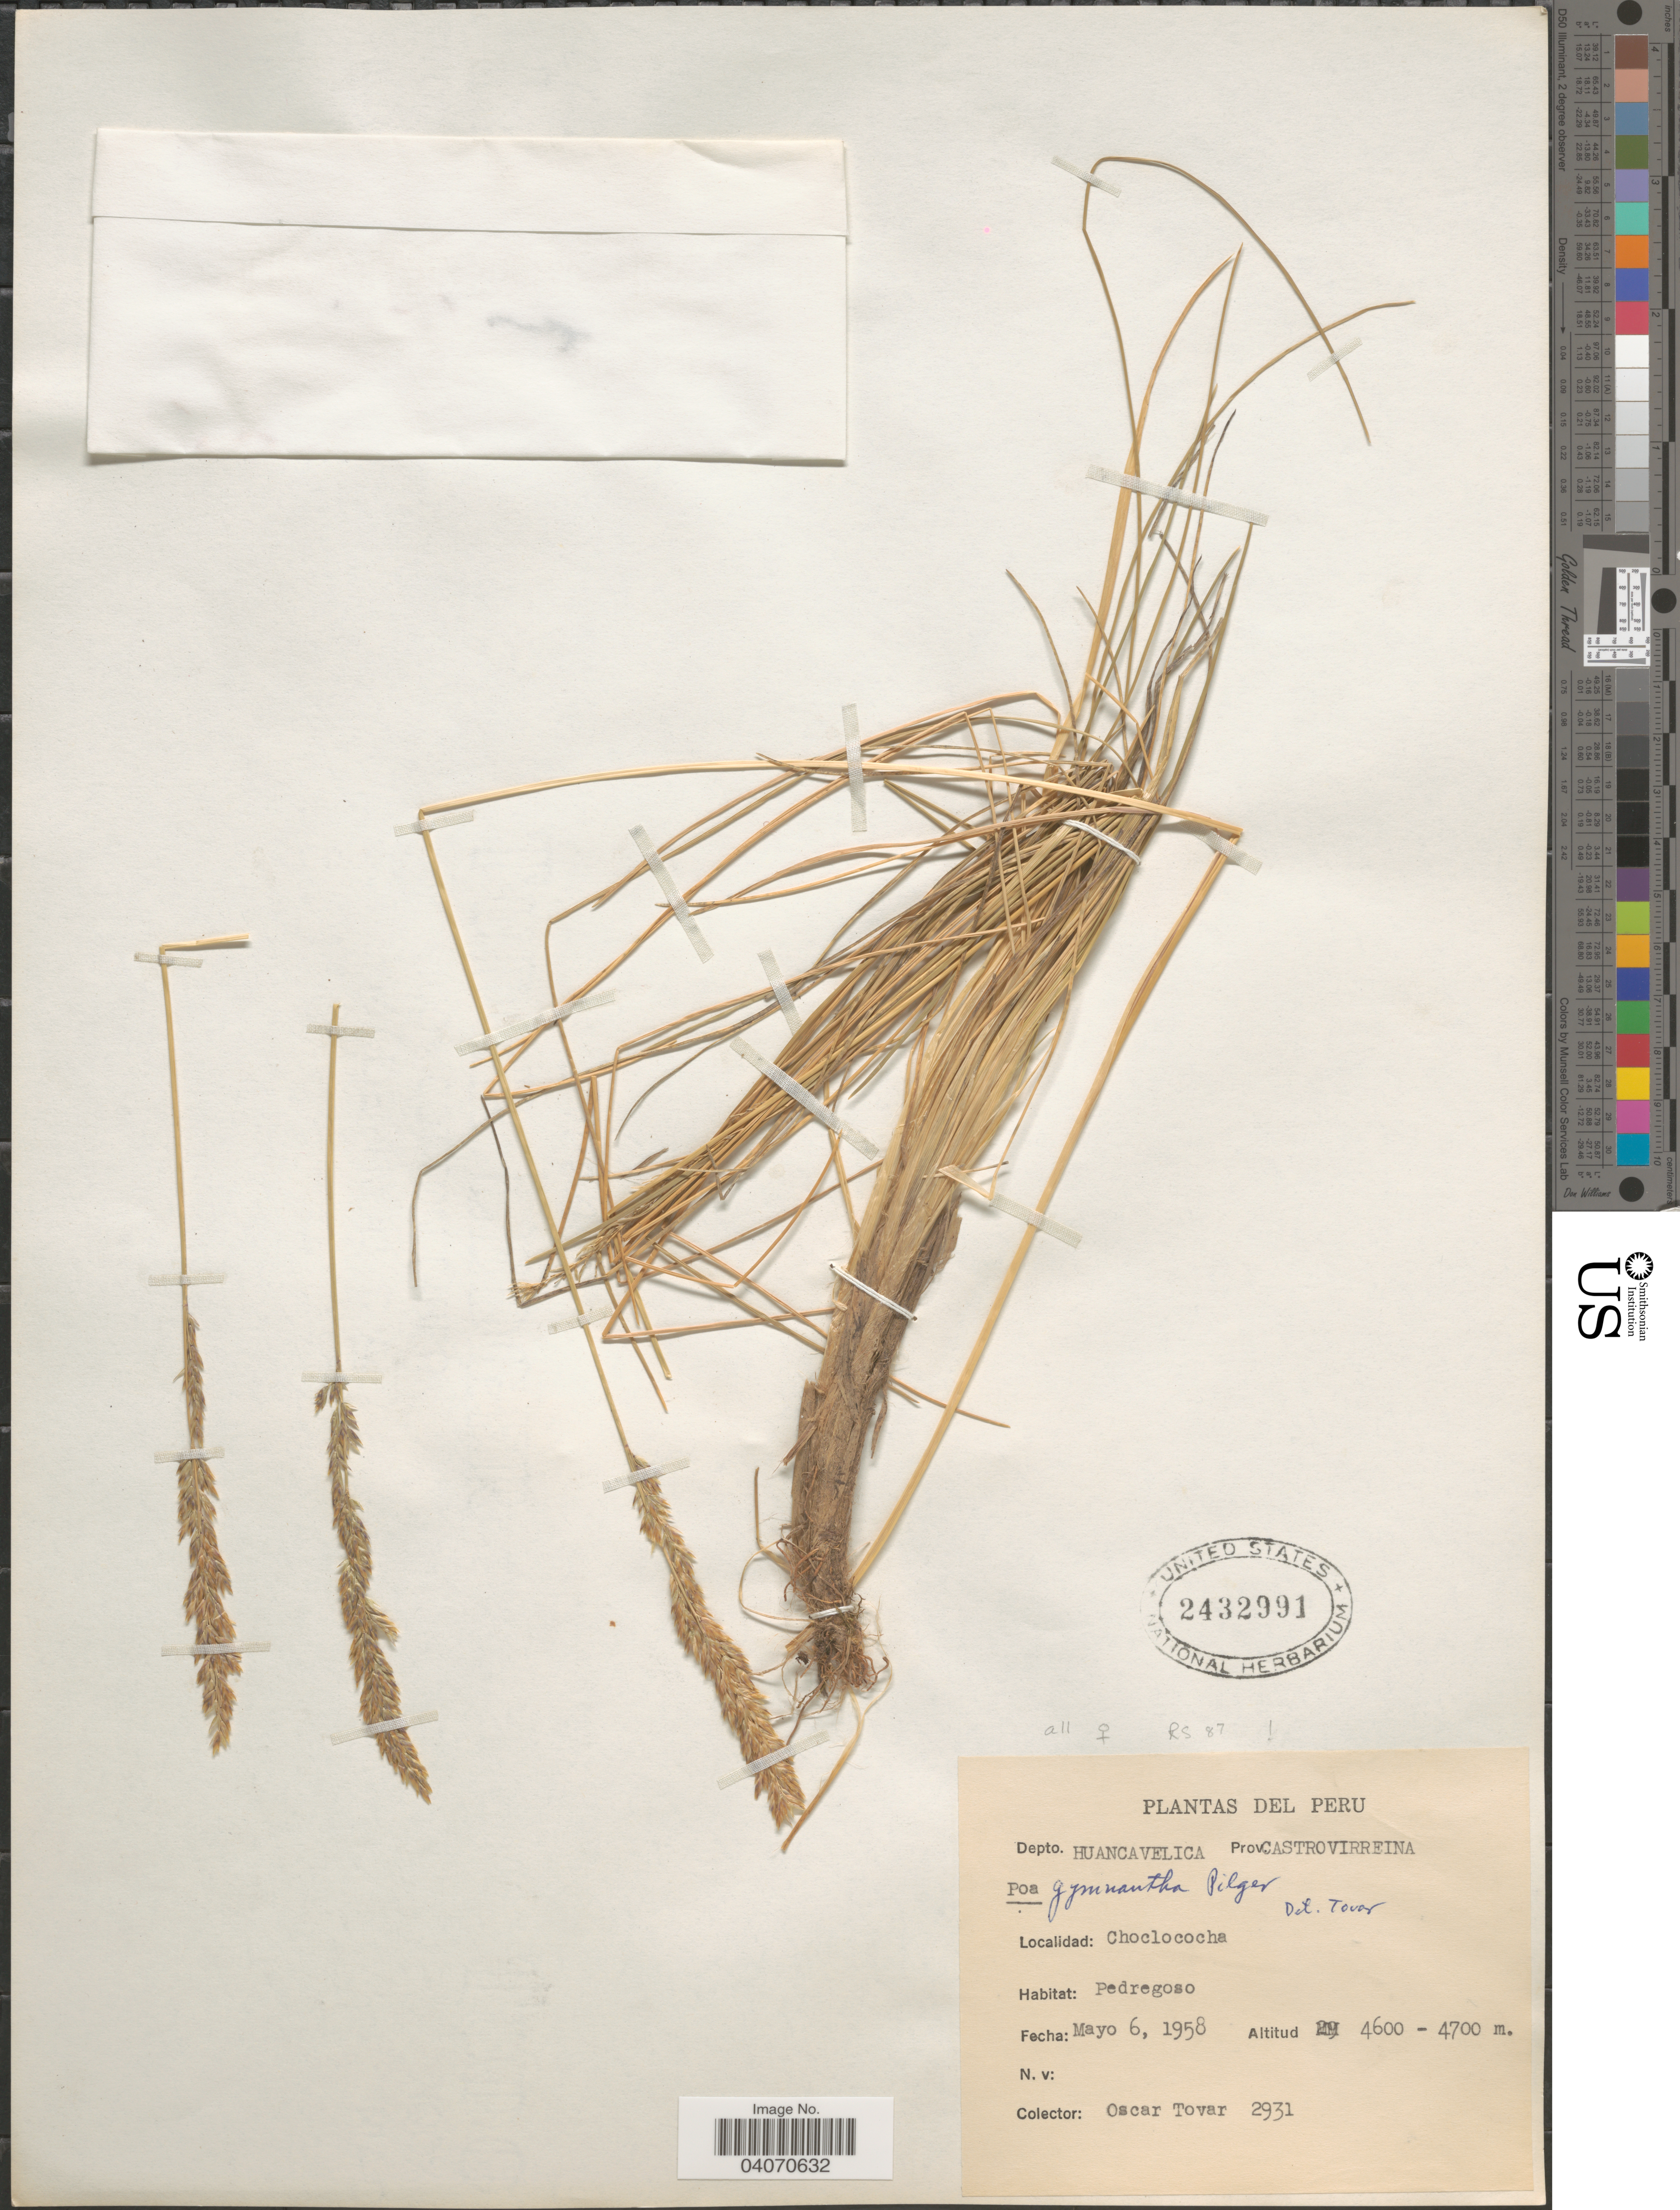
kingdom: Plantae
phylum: Tracheophyta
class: Liliopsida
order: Poales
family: Poaceae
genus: Poa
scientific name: Poa gymnantha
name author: Pilg.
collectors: Ó. Tovar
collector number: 2931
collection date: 1958-05-06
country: Peru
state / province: Huancavelica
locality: Depto. Huancavelica. Prov. Castrovirreina. Choclococha.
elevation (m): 4600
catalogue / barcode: US 2432991